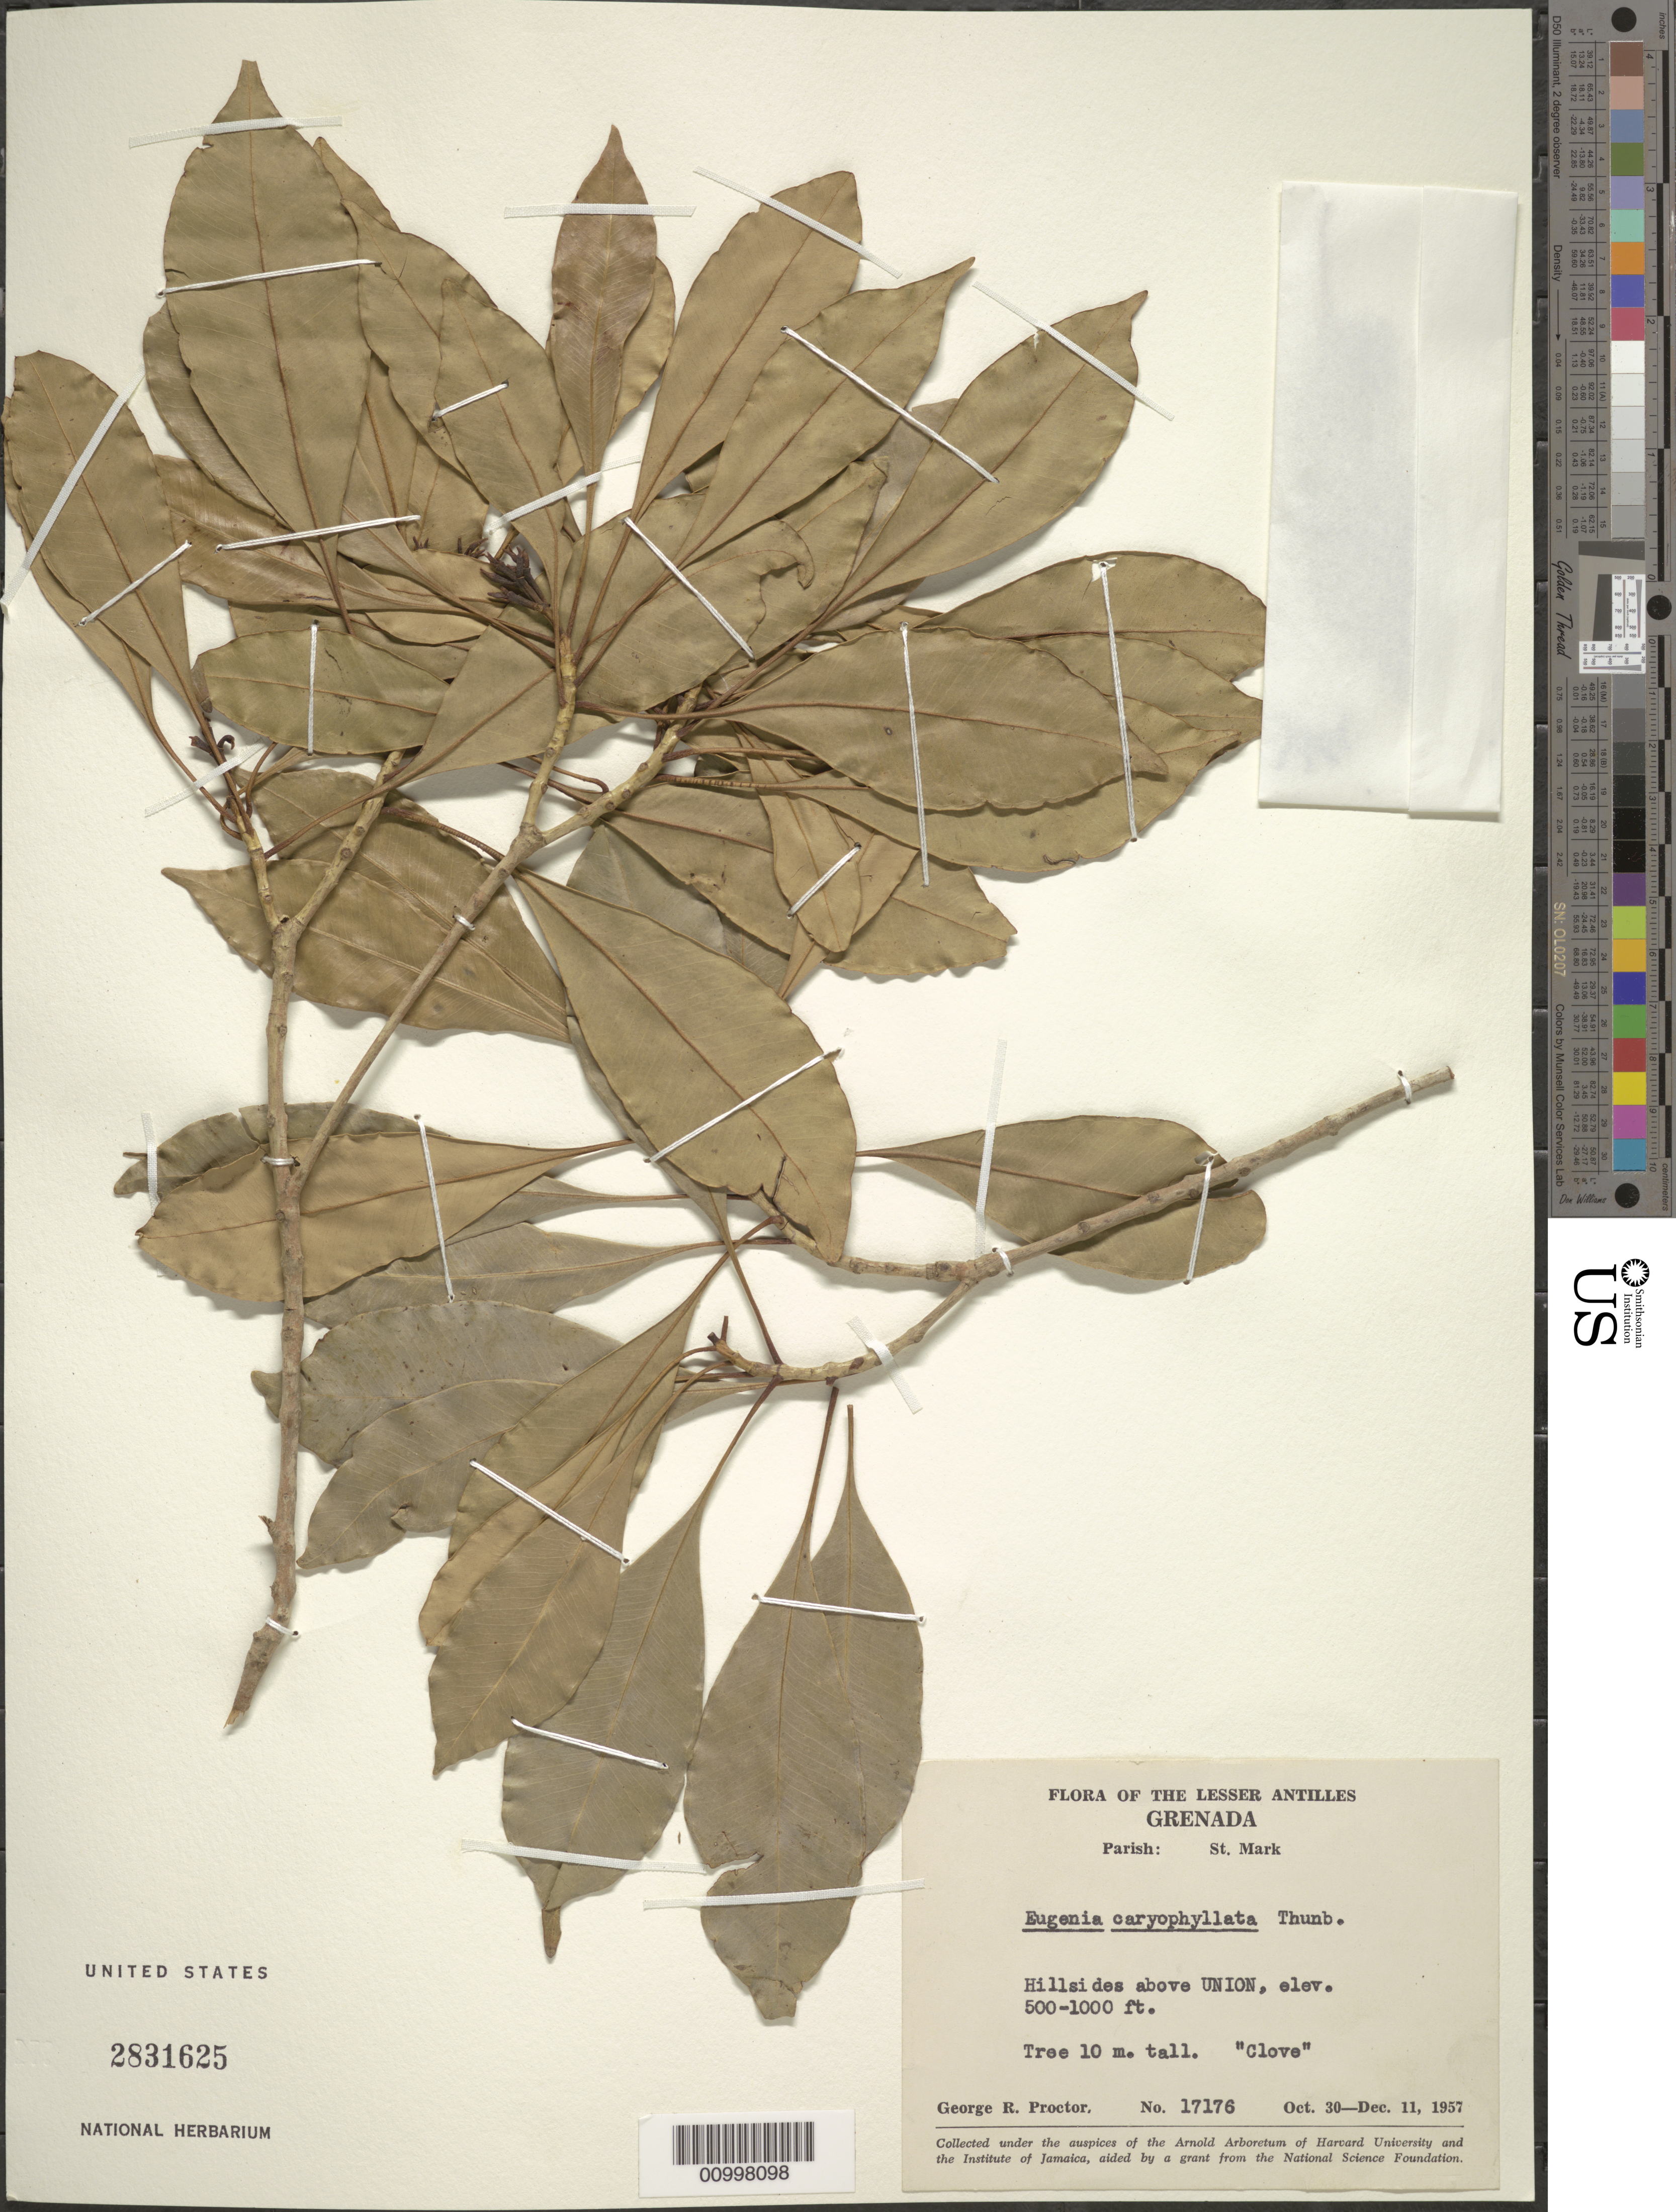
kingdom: Plantae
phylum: Tracheophyta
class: Magnoliopsida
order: Myrtales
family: Myrtaceae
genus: Syzygium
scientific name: Syzygium aromaticum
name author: (L.) Merr. & L.M. Perry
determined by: Strong, Mark T., (BOT), Smithsonian Institution - National Museum of Natural History (UNITED STATES)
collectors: G. R. Proctor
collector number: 17176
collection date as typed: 30 Oct 1957 to 11 Dec 1957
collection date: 1957-10-30/1957-12-11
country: Grenada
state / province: Saint Mark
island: Grenada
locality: Hillside above UNION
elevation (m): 152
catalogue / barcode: US 2831625